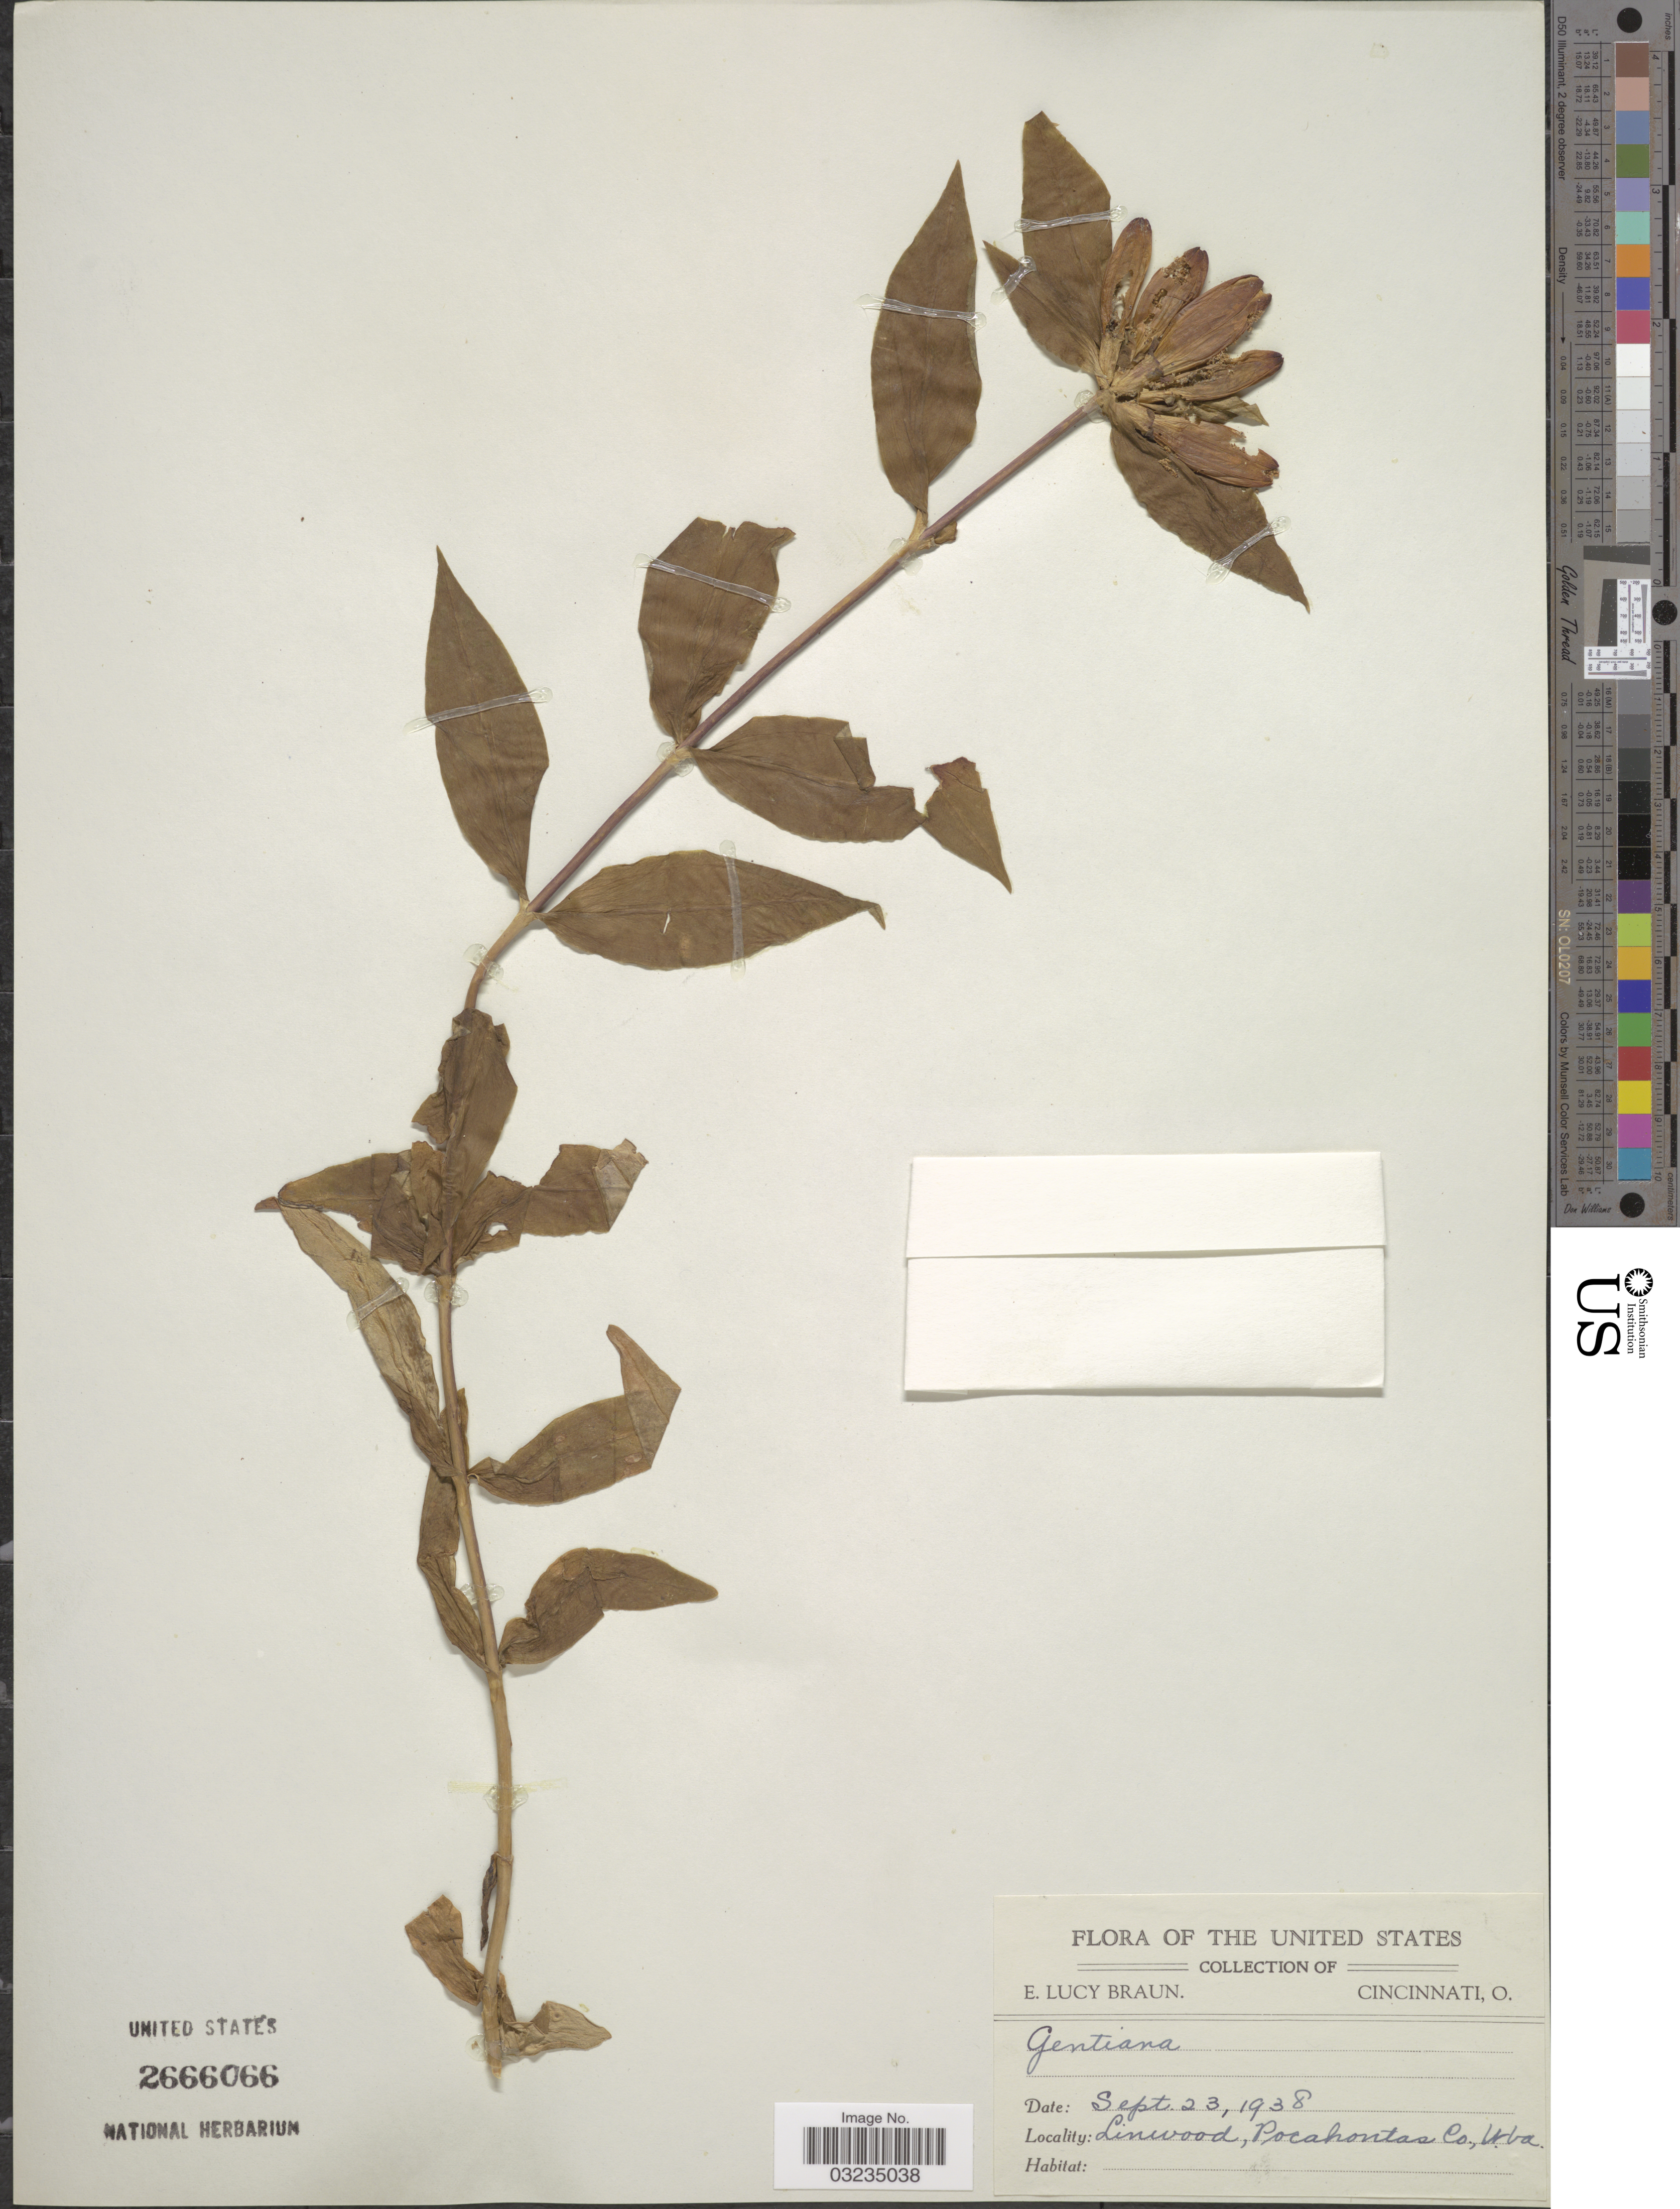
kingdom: Plantae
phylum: Tracheophyta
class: Magnoliopsida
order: Gentianales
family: Gentianaceae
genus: Gentiana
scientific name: Gentiana sp.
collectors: E. Braun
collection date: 1938-09-23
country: United States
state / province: West Virginia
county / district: Pocahontas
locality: Linwood, Pocahontas Co.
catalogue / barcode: US 2666066